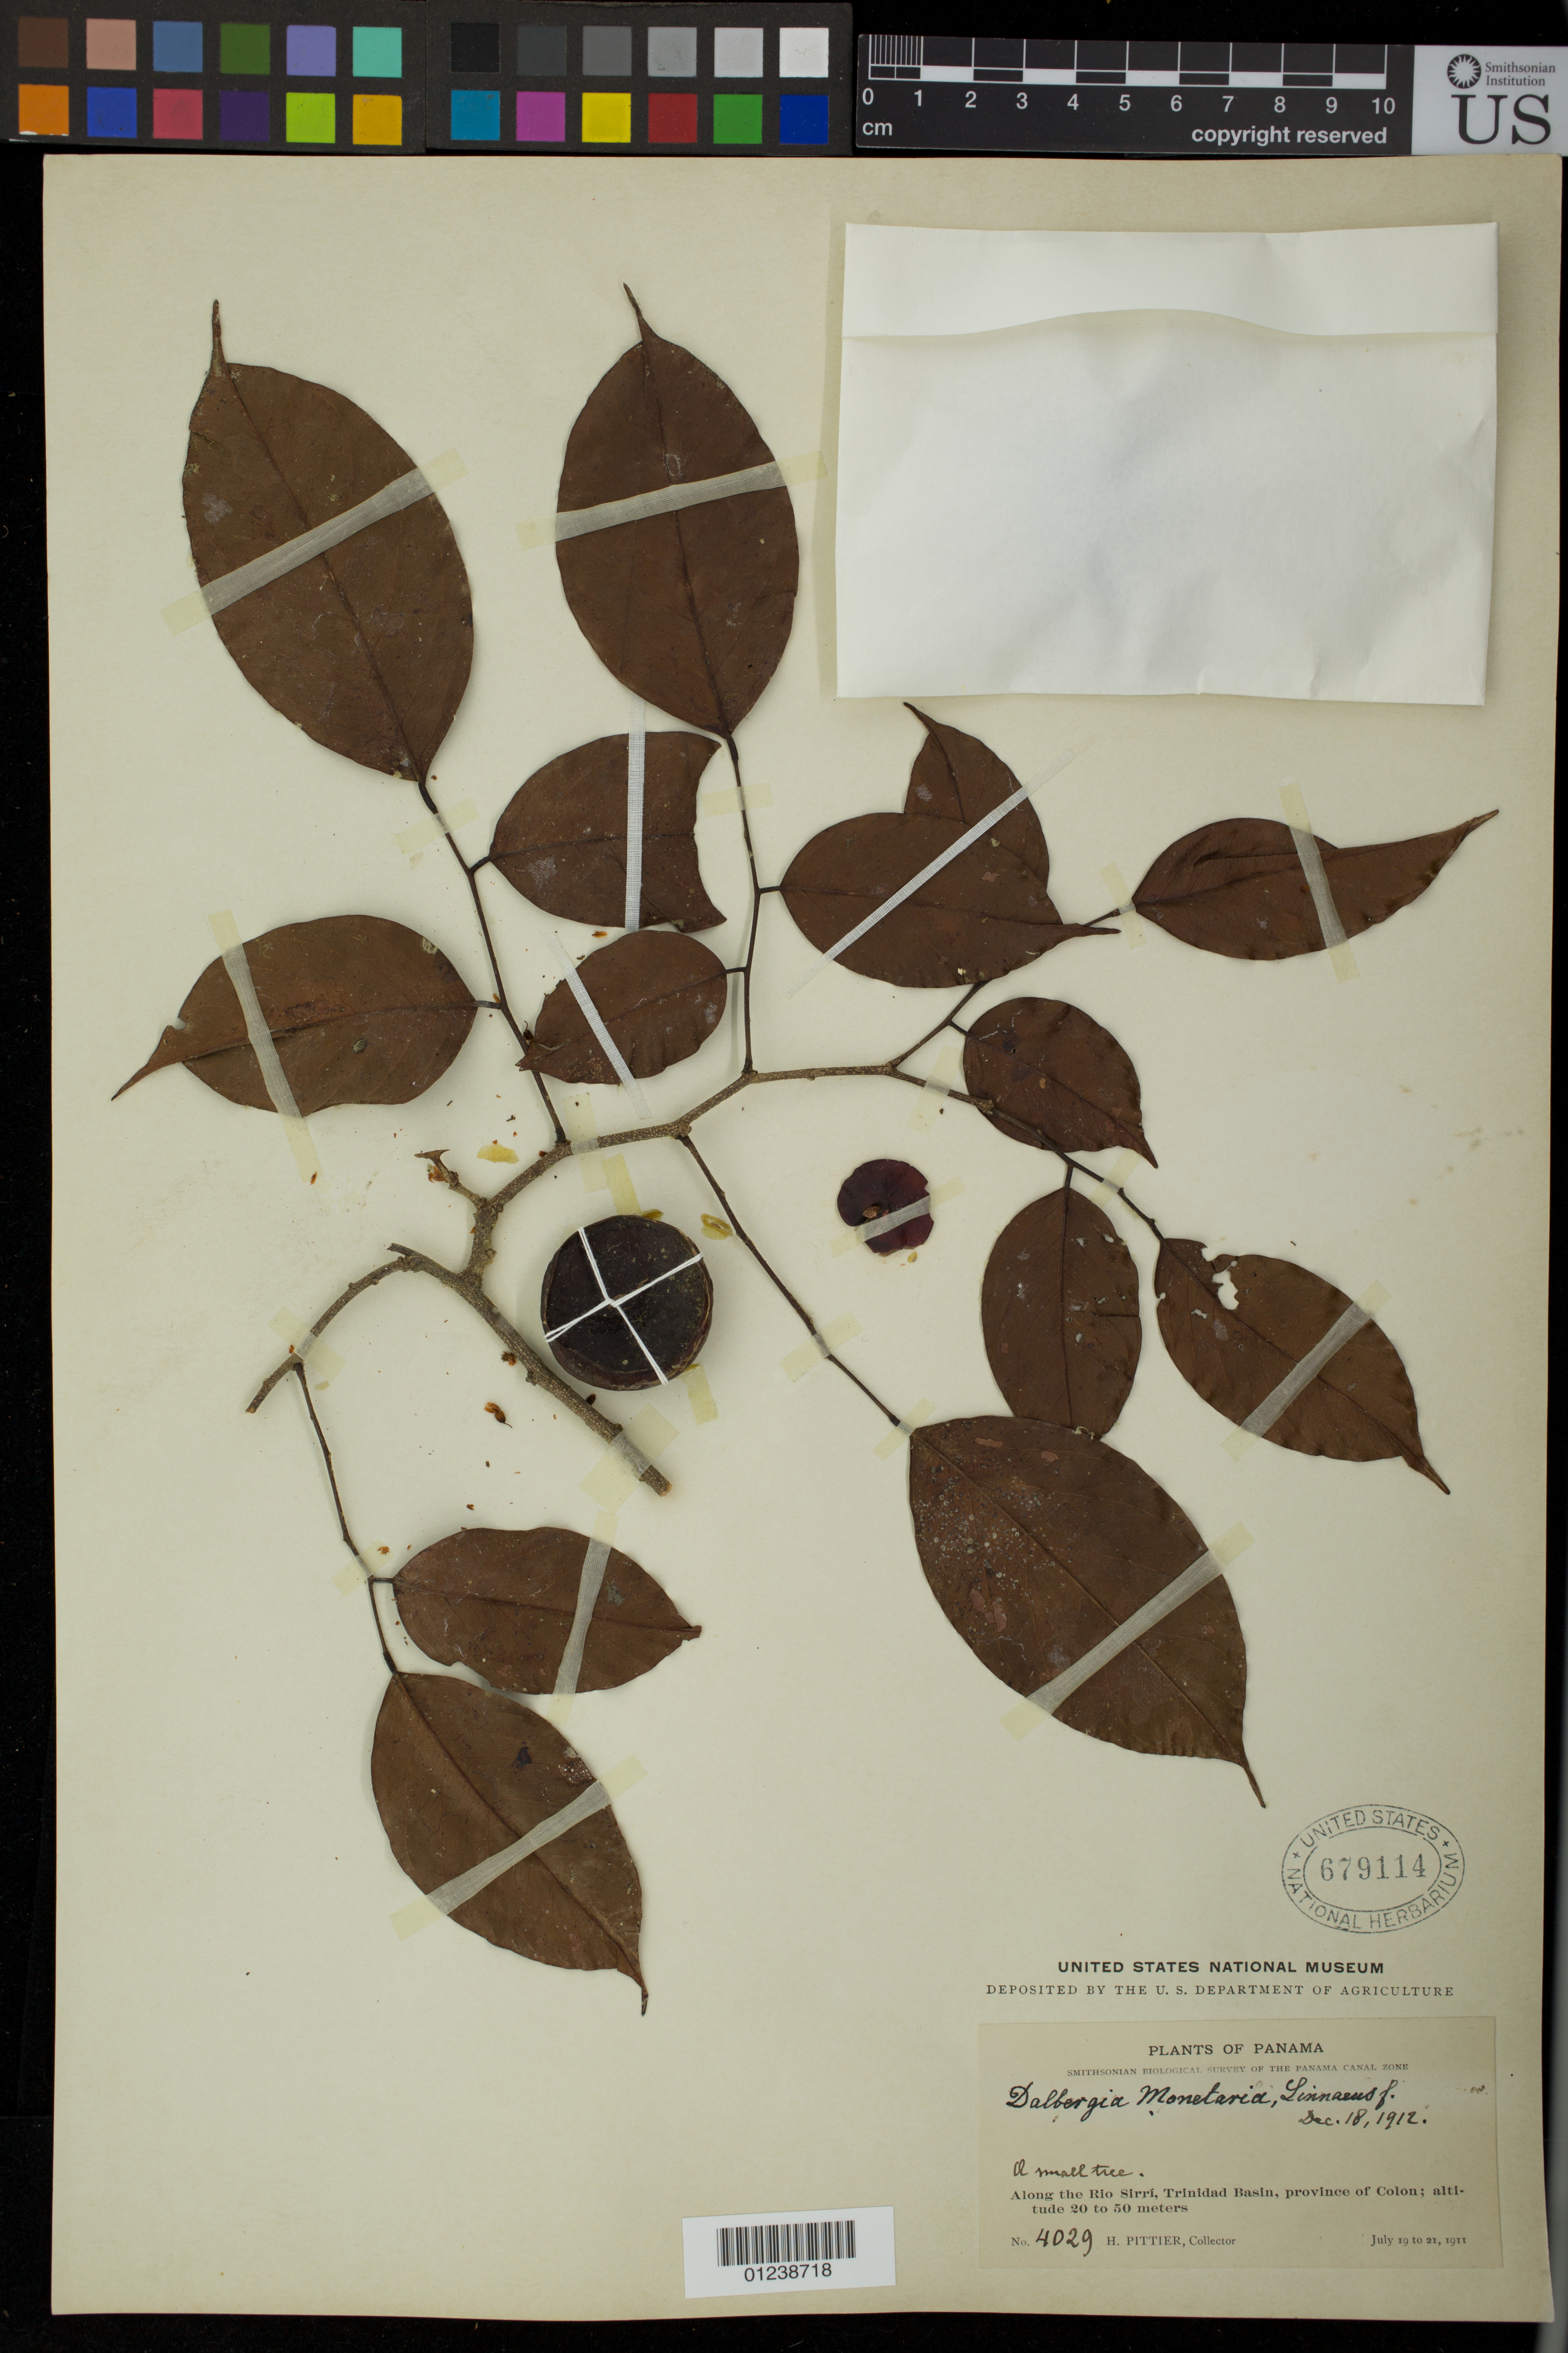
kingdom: Plantae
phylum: Tracheophyta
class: Magnoliopsida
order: Fabales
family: Fabaceae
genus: Dalbergia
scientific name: Dalbergia monetaria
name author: L. f.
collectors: H. F. Pittier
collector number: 4029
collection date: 1911-07-19/1911-07-21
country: Panama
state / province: Colón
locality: Along the Rio Sirri, Trinidad Basin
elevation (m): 20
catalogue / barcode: US 679114